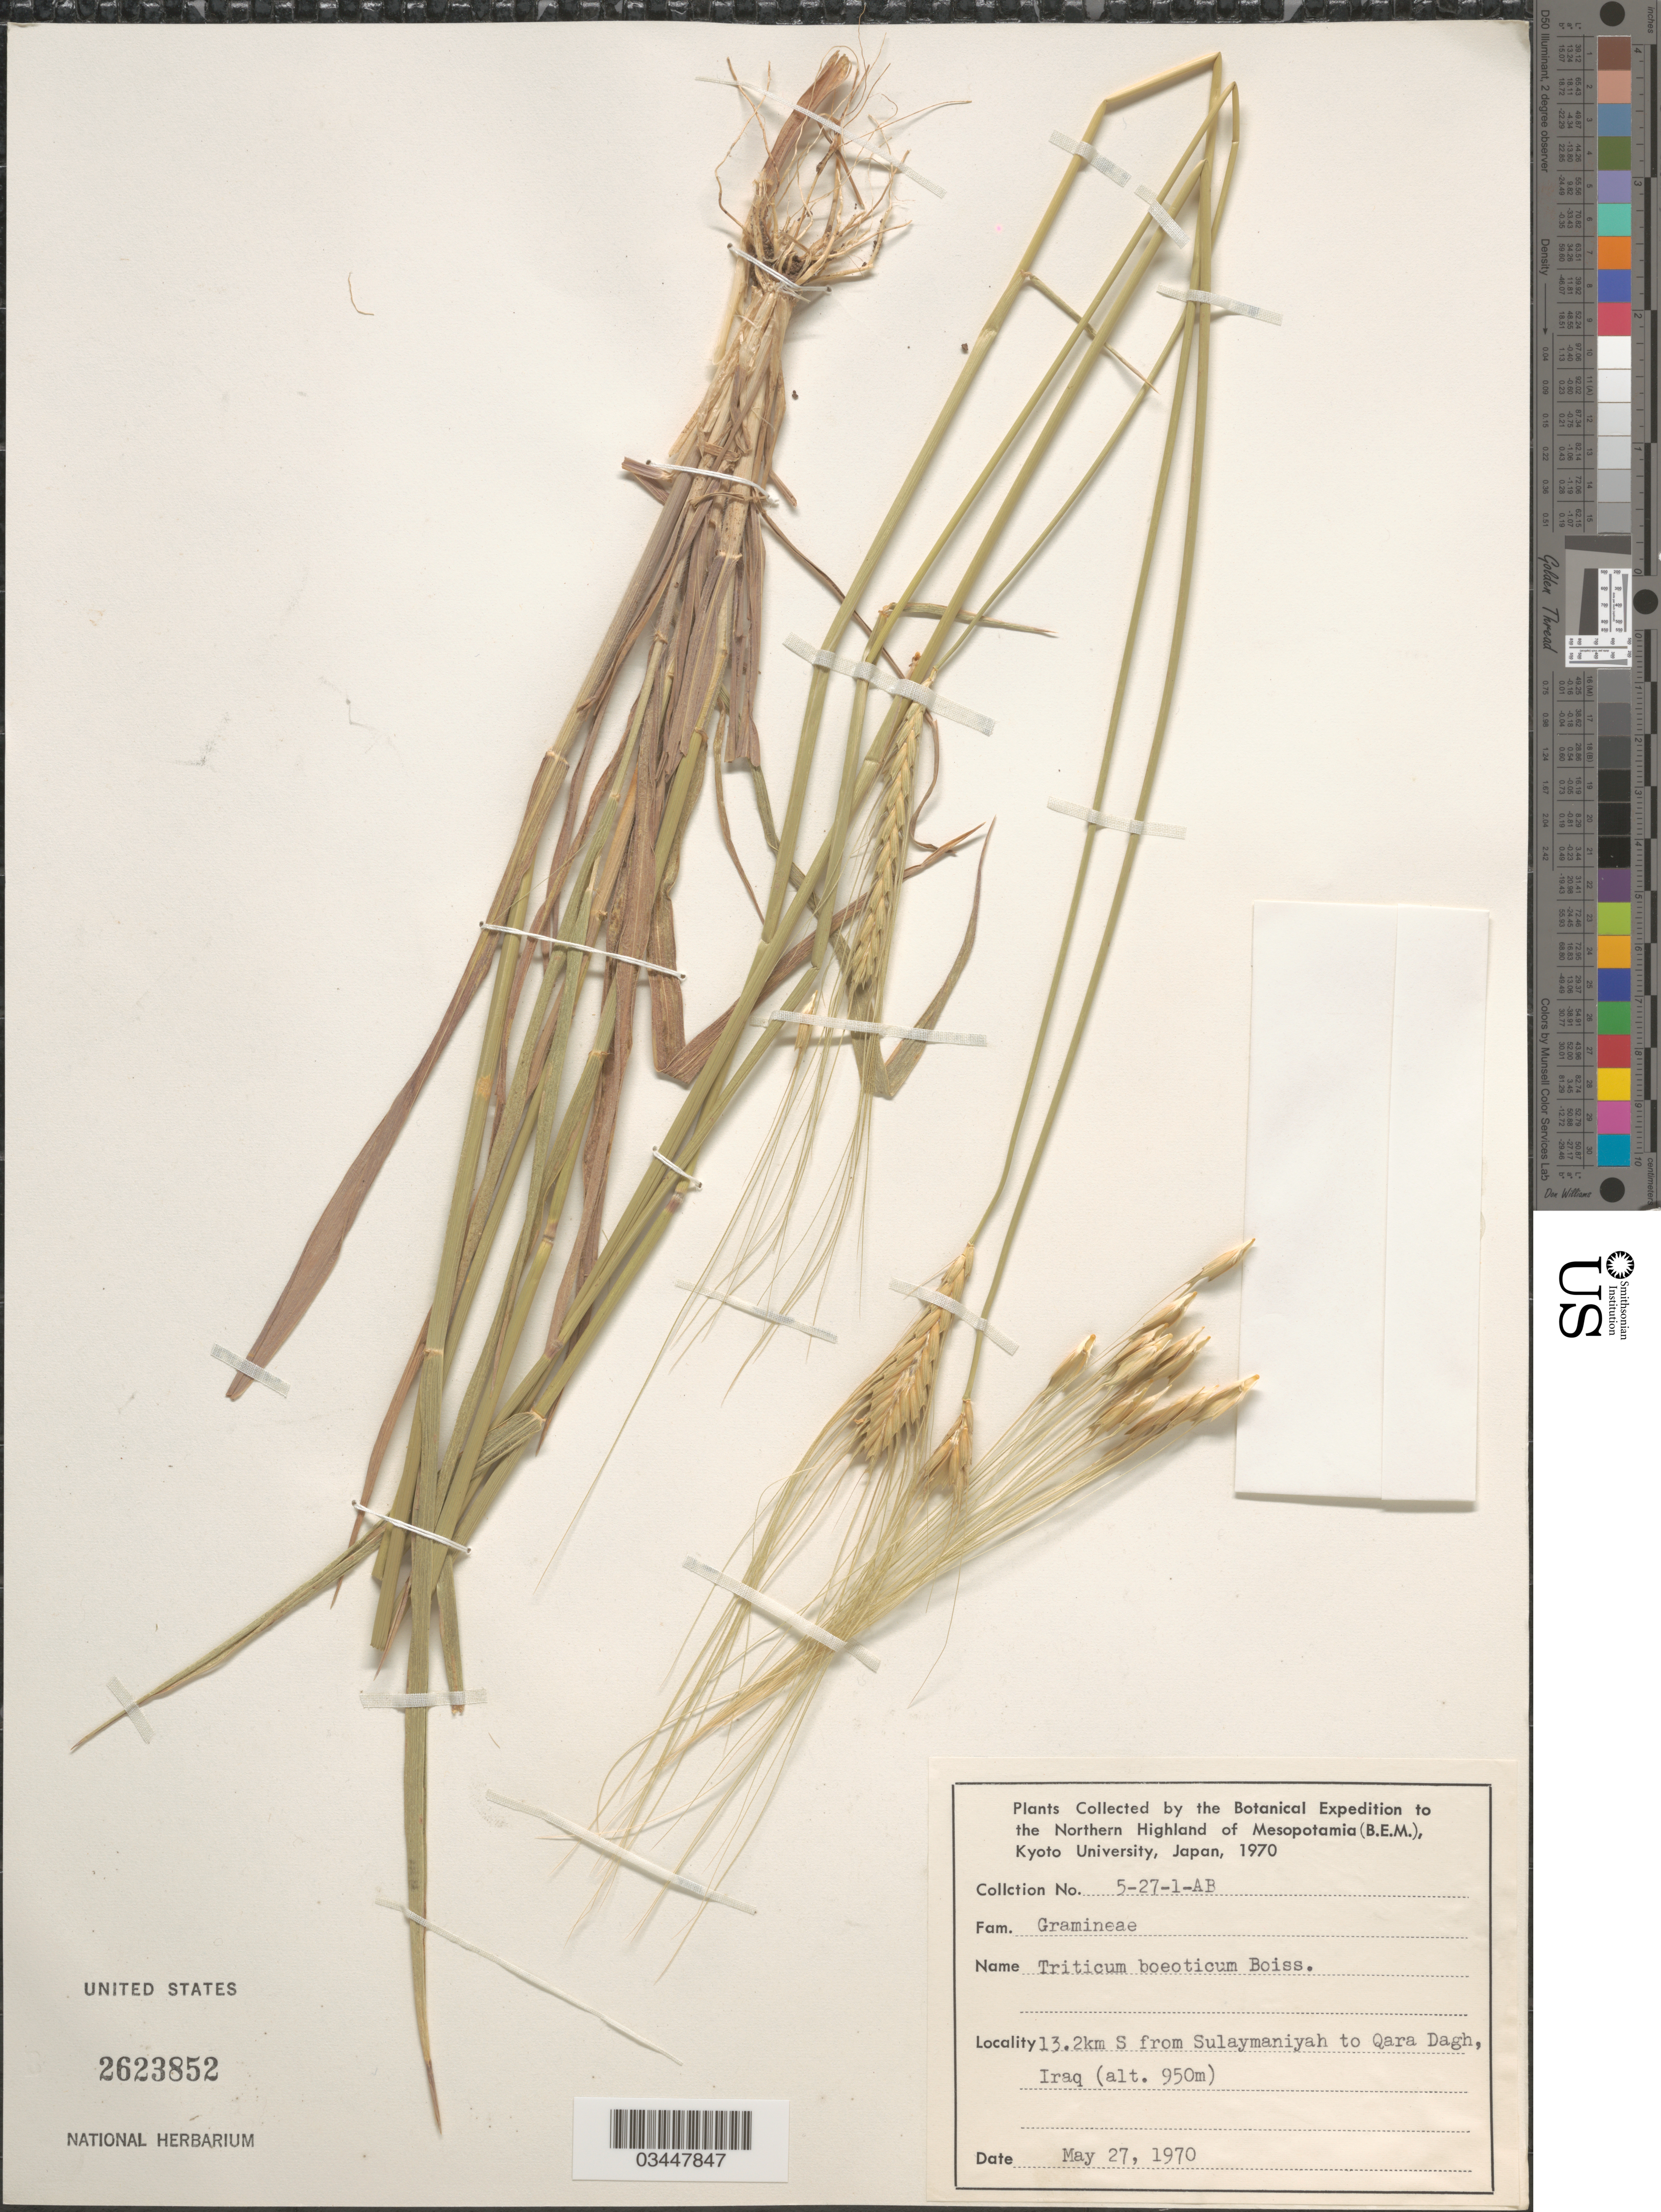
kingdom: Plantae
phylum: Tracheophyta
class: Liliopsida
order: Poales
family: Poaceae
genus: Triticum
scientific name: Triticum boeoticum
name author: Boiss.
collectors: Botanical Expedition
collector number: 5-27-1-AB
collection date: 1970-05-27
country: Iraq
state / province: As Sulaymānīyah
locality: To the Northern Highland of Mesopotamia (B.E.M.). 13.2km S from Sulaymaniyah to Qara Dagh.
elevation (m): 950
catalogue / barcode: US 2623852